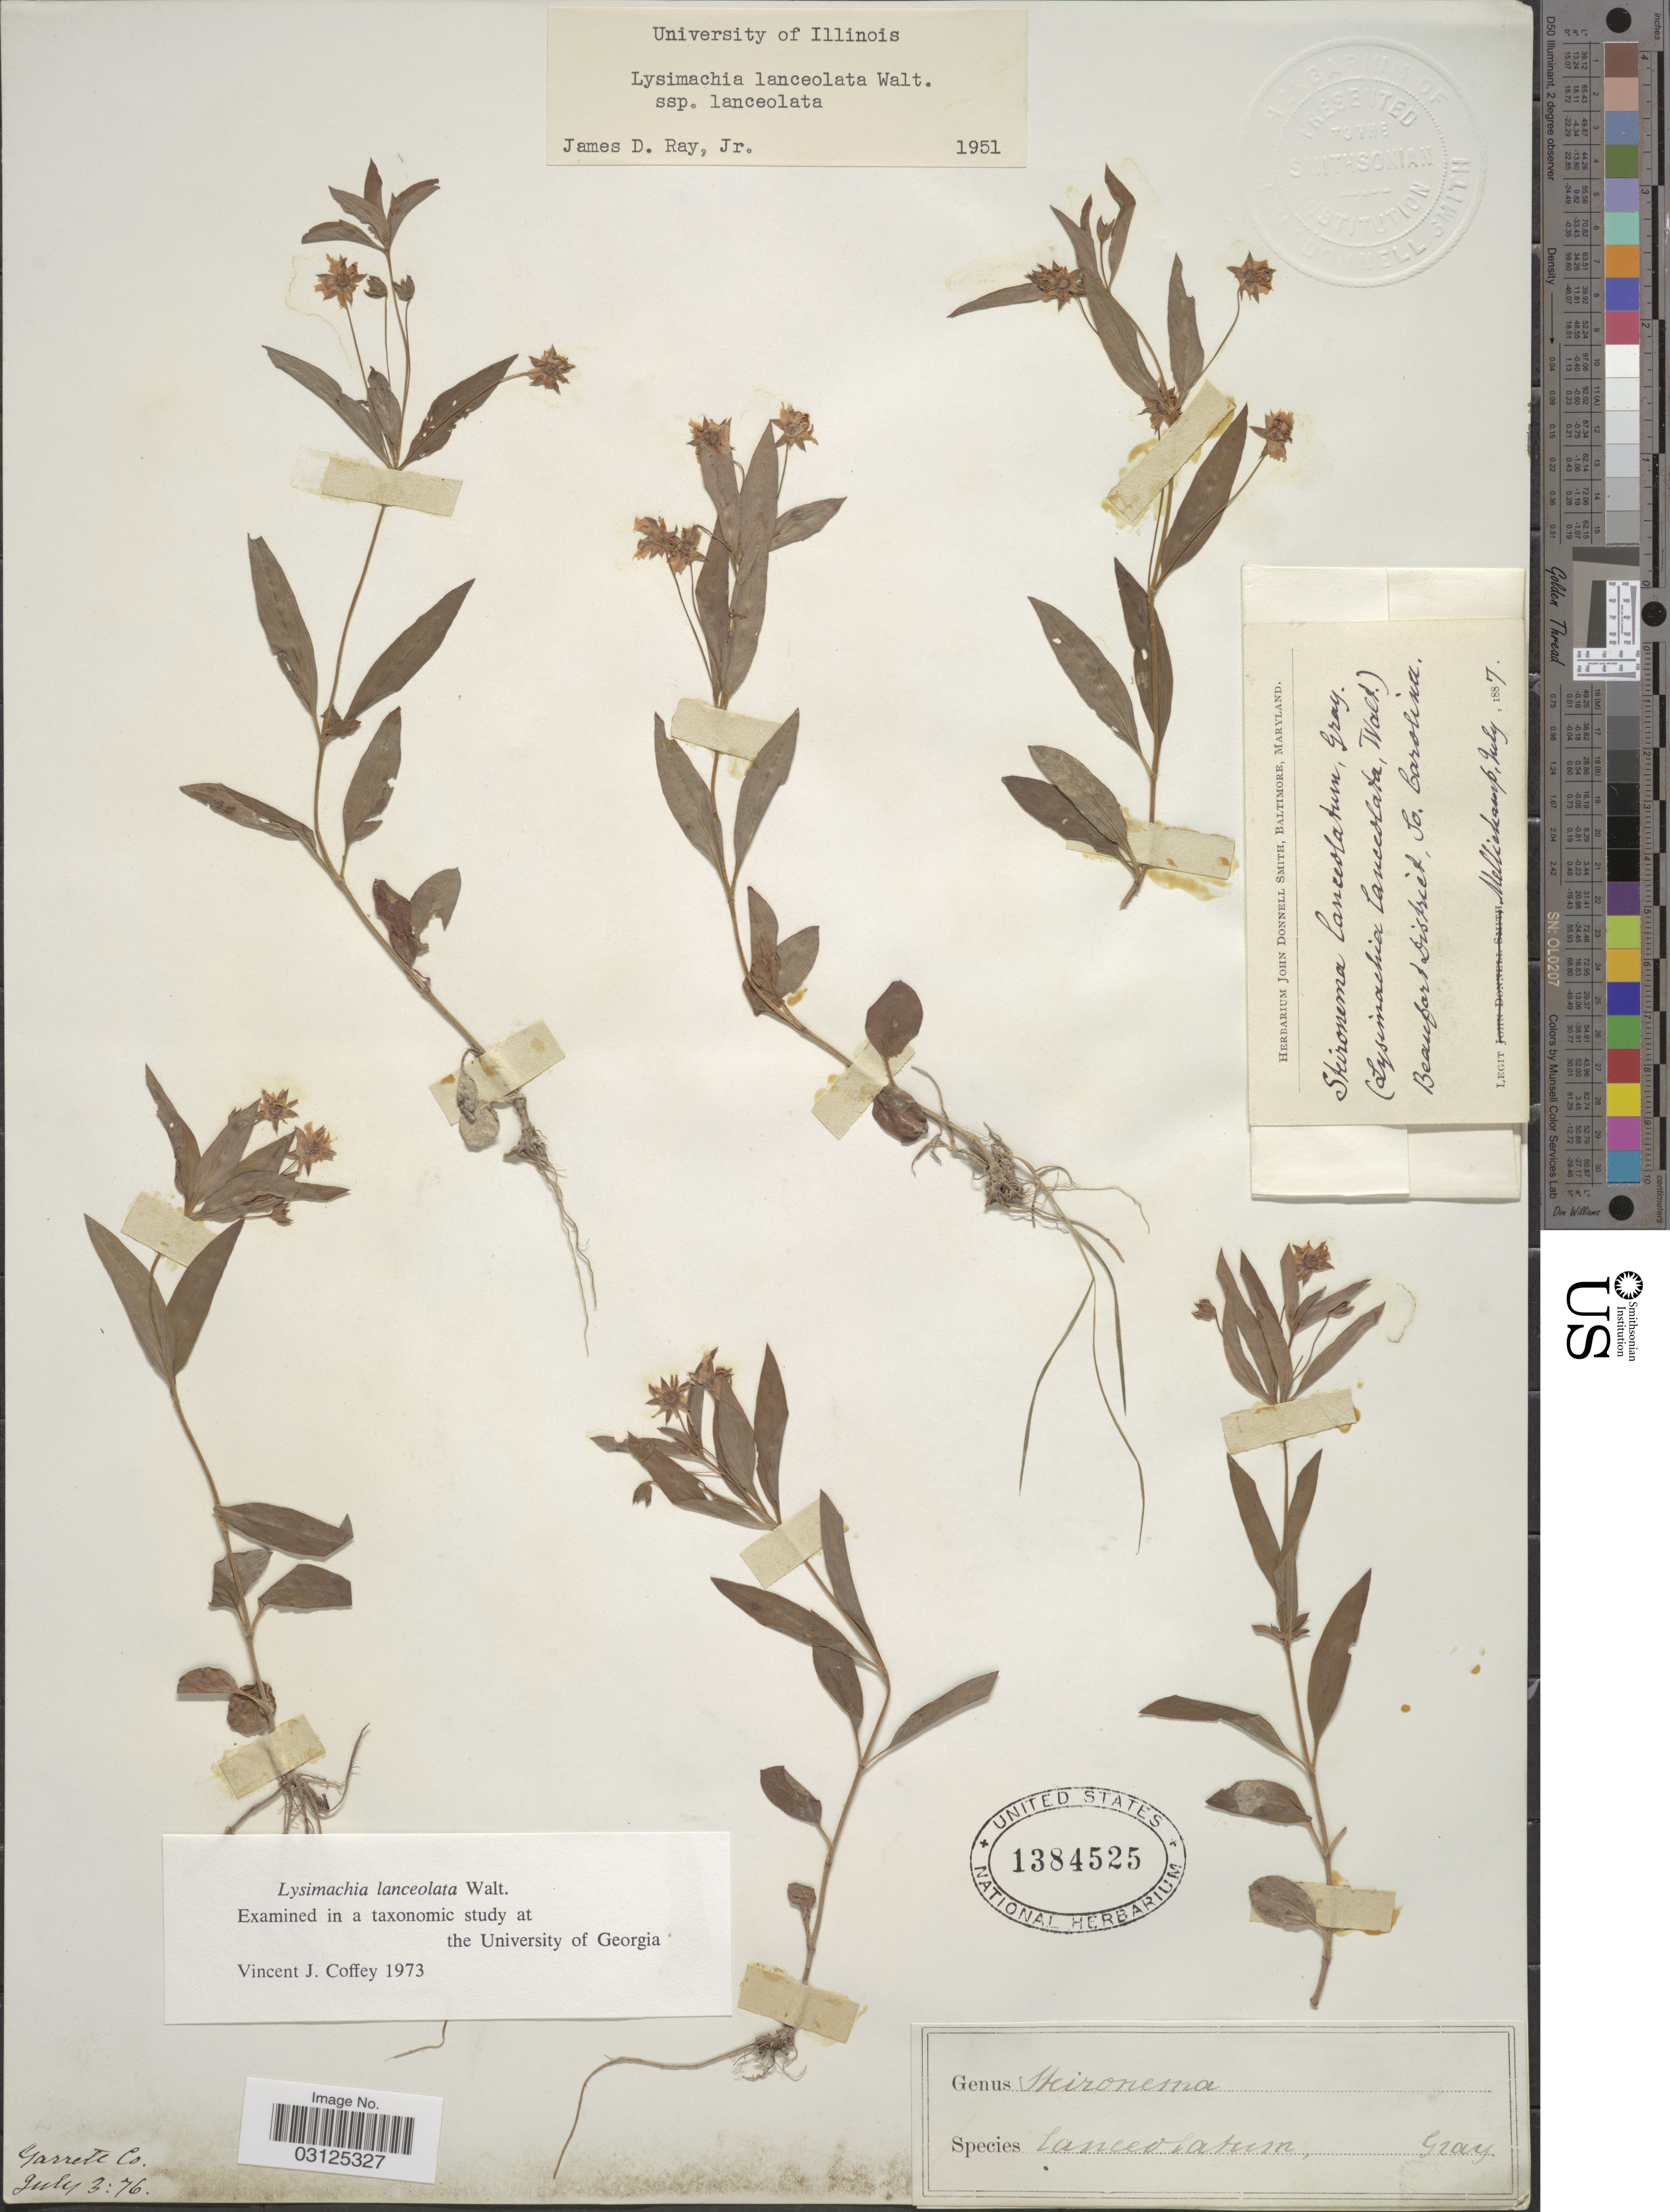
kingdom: Plantae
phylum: Tracheophyta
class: Magnoliopsida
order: Ericales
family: Primulaceae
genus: Steironema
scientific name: Steironema lanceolatum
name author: (Walter) A. Gray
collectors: -. Mellichamp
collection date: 1887-07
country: United States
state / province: South Carolina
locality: Beaufort District.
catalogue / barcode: US 1384525